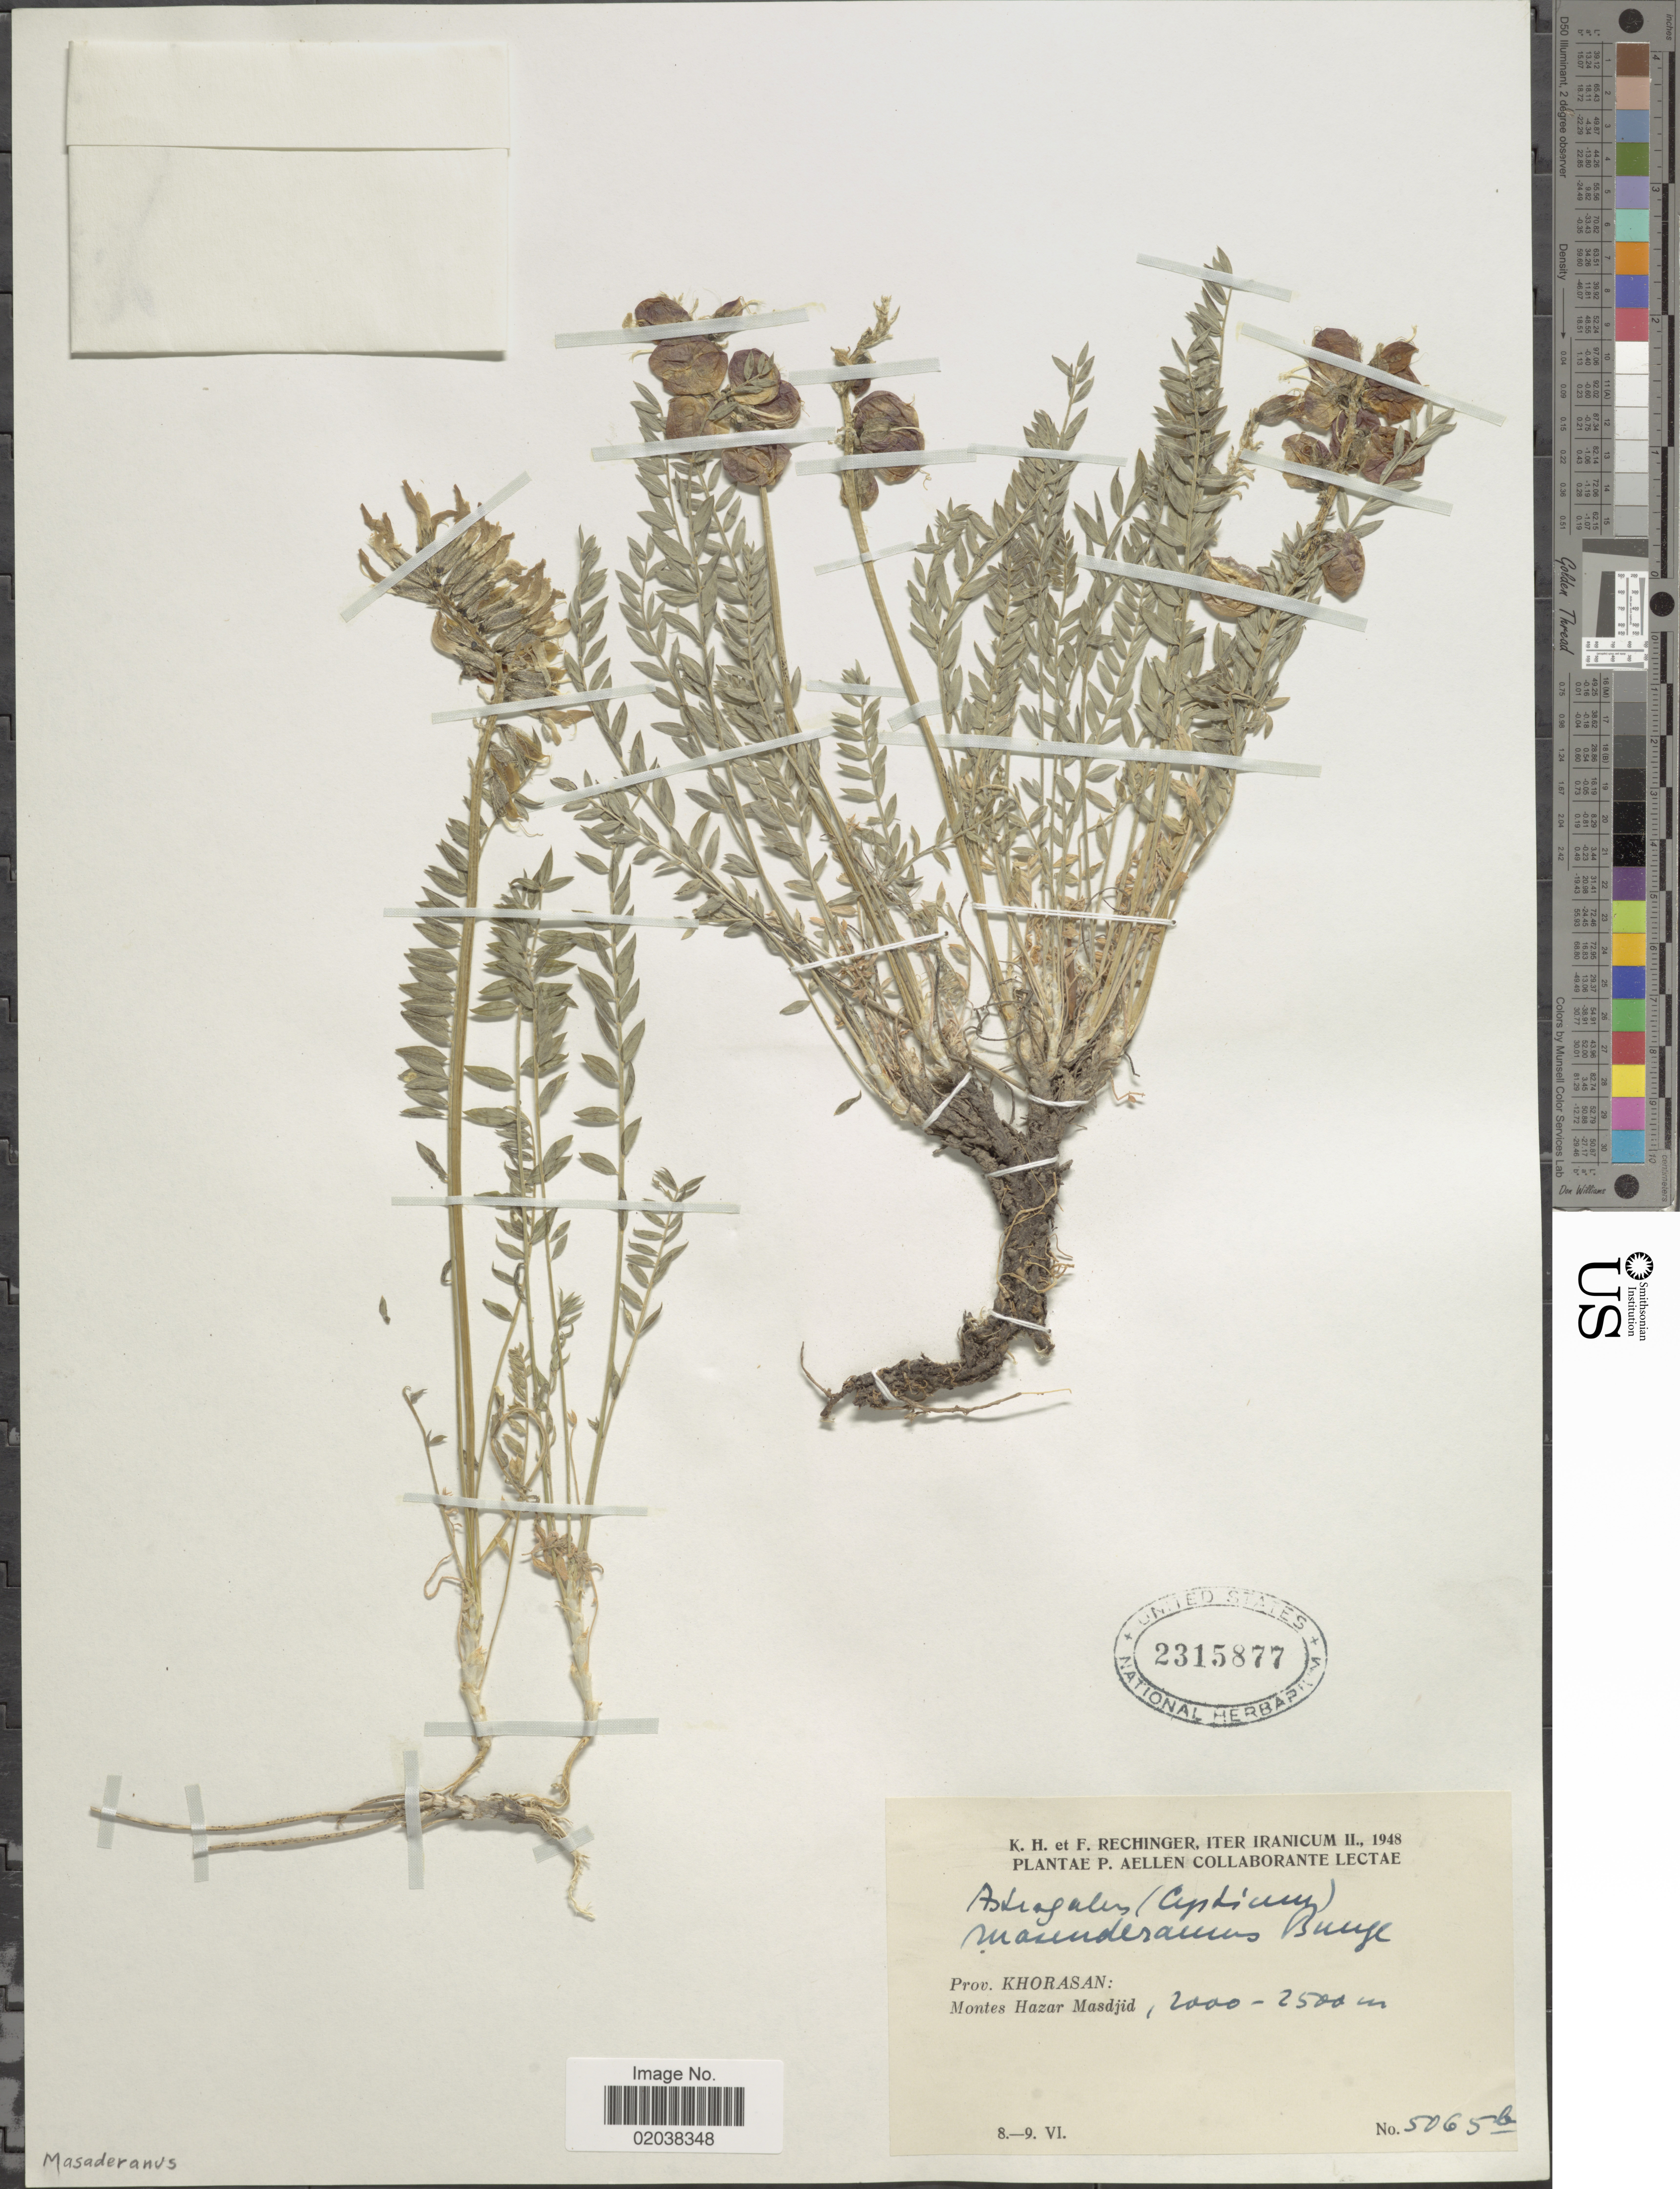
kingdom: Plantae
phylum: Tracheophyta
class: Magnoliopsida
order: Fabales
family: Fabaceae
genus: Astragalus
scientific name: Astragalus masanderanus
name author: Bunge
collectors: K. H. Rechinger & F. Rechinger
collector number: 5065b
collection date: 1948-06-08/1948-06-09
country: Iran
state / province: Khorasan [obsolete]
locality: Iranicum. Prov. Khorasan: Montes Hazar Masdjid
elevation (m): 2000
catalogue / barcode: US 2315877